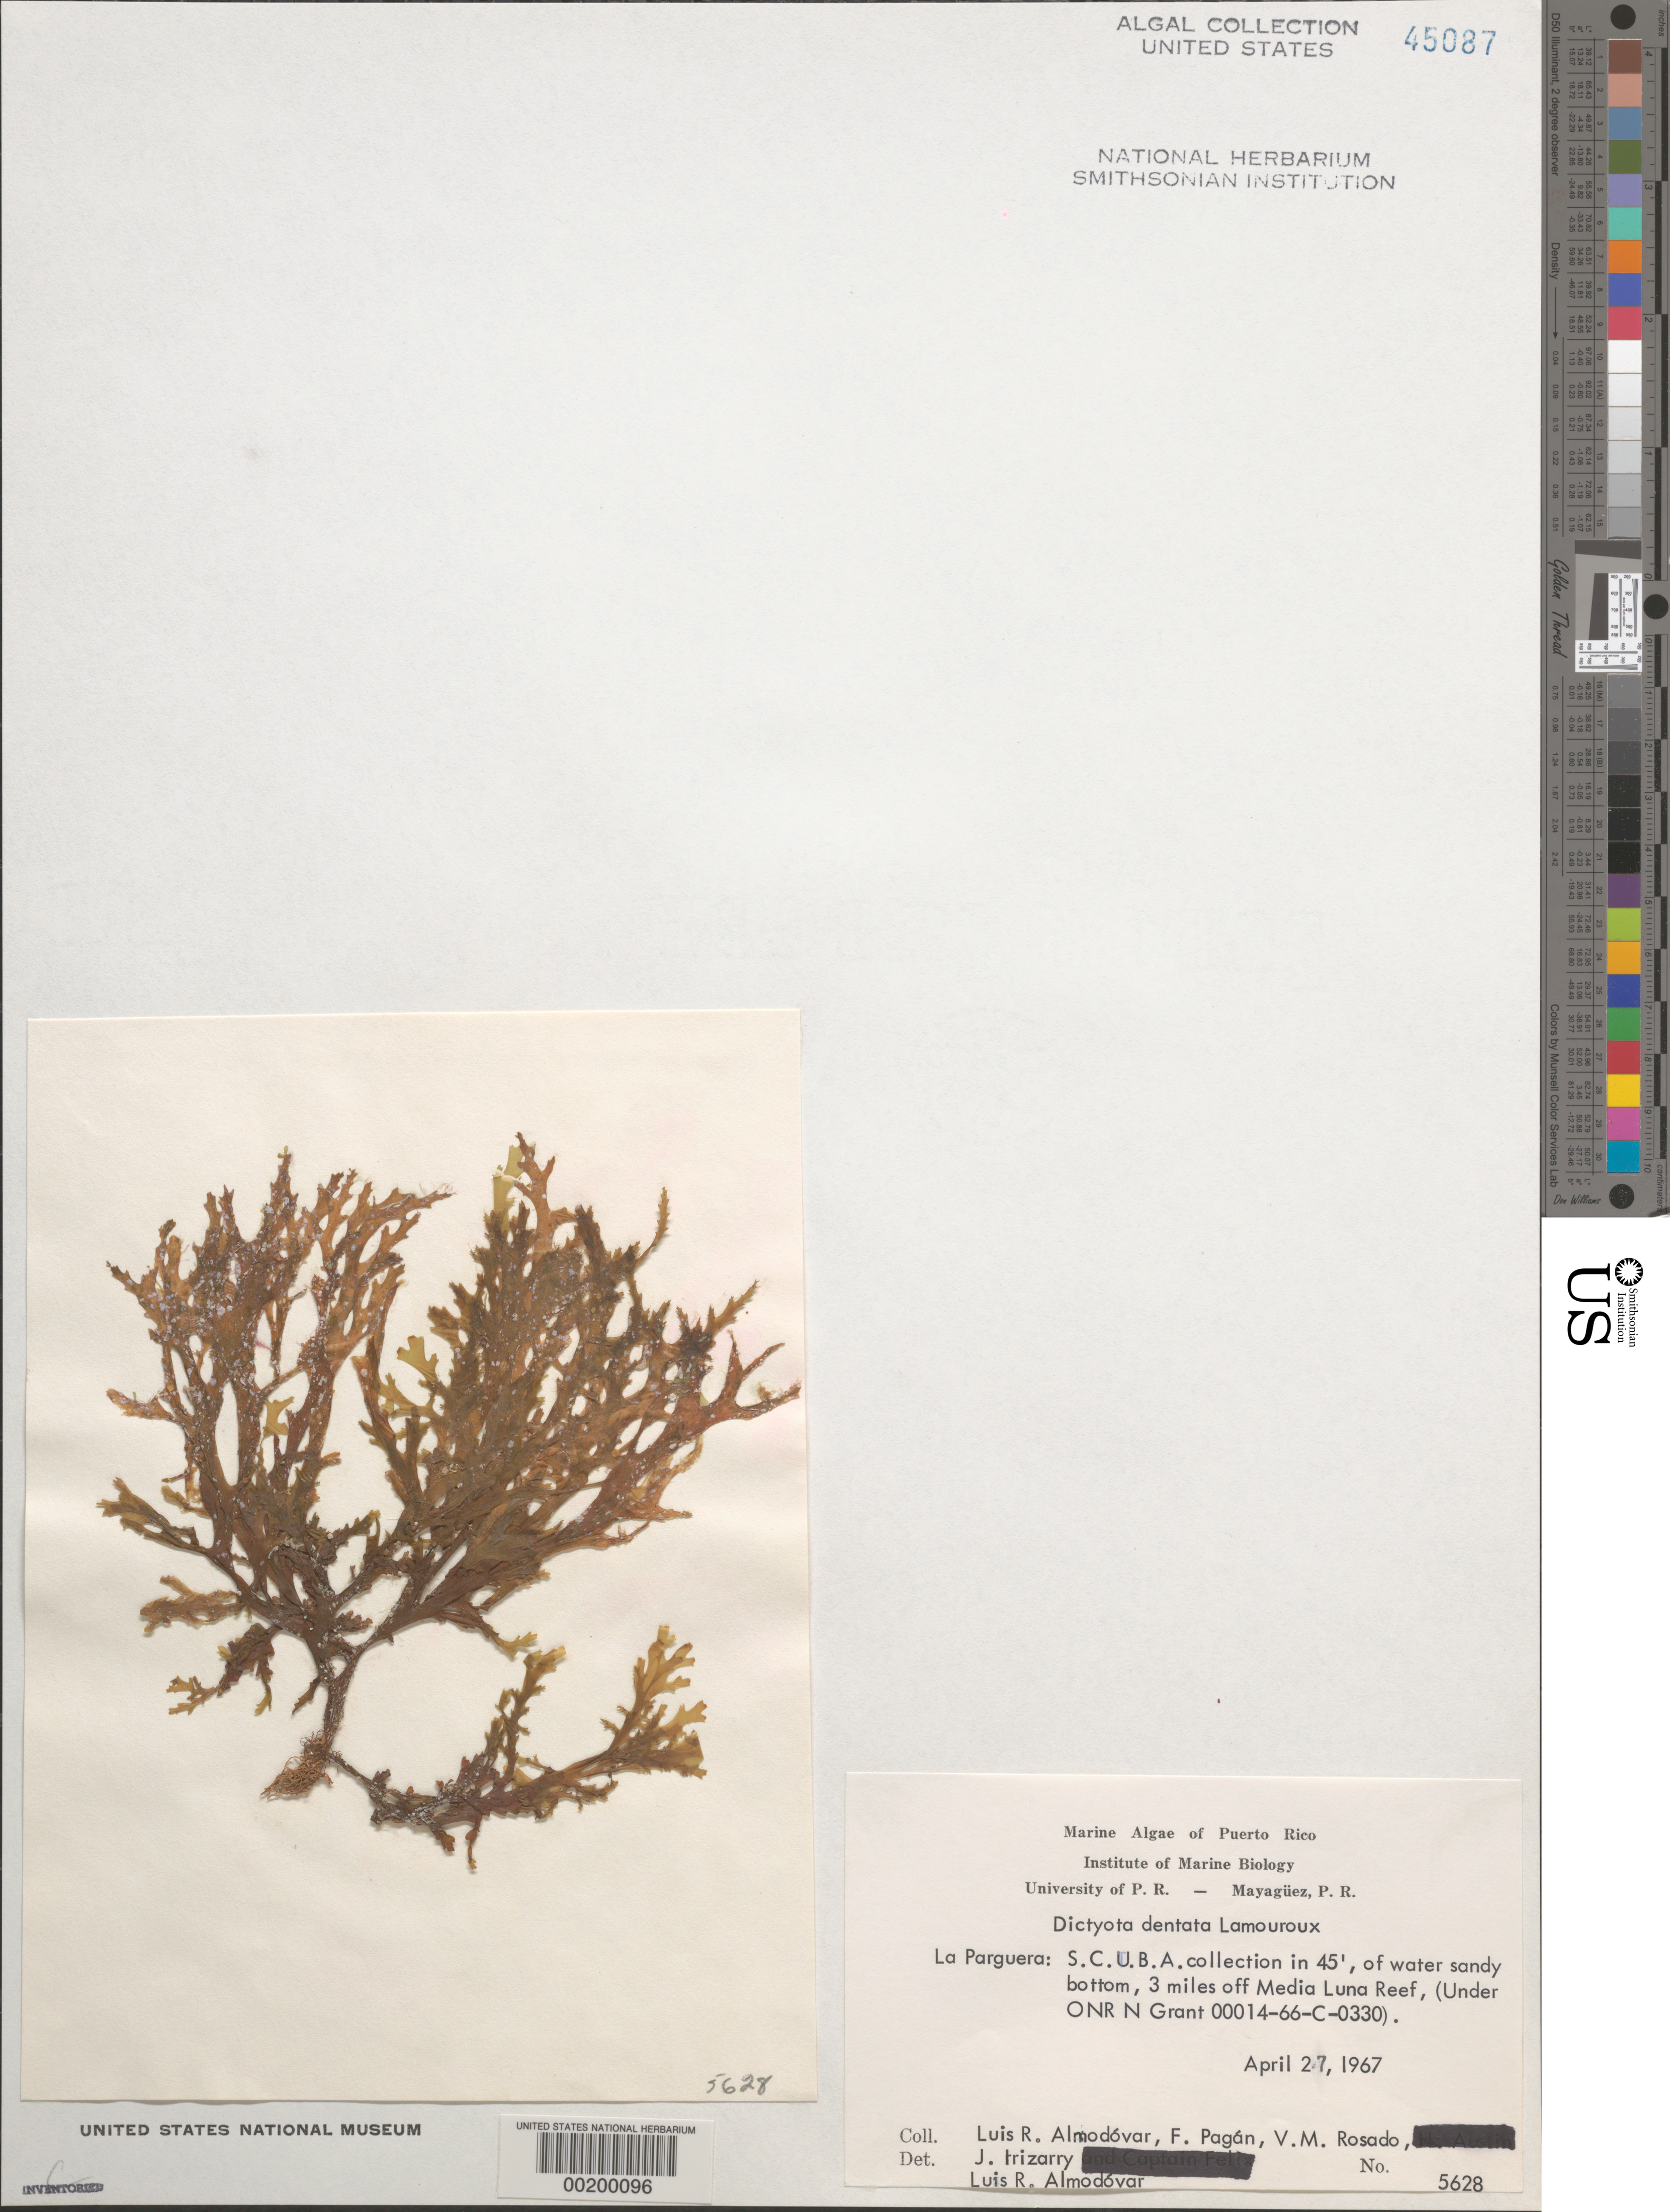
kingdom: Chromista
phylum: Ochrophyta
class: Phaeophyceae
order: Dictyotales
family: Dictyotaceae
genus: Dictyota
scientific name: Dictyota mertensii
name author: (C. Mart.) Kütz.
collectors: L. Almodovar, F. Pagan, V. Rosado & J. Irizarry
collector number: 5628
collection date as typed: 27 Apr 1967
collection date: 1967-04-27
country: Puerto Rico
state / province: Lajas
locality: La Parguera, 3 miles off Media Luna Reef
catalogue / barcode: US 45087